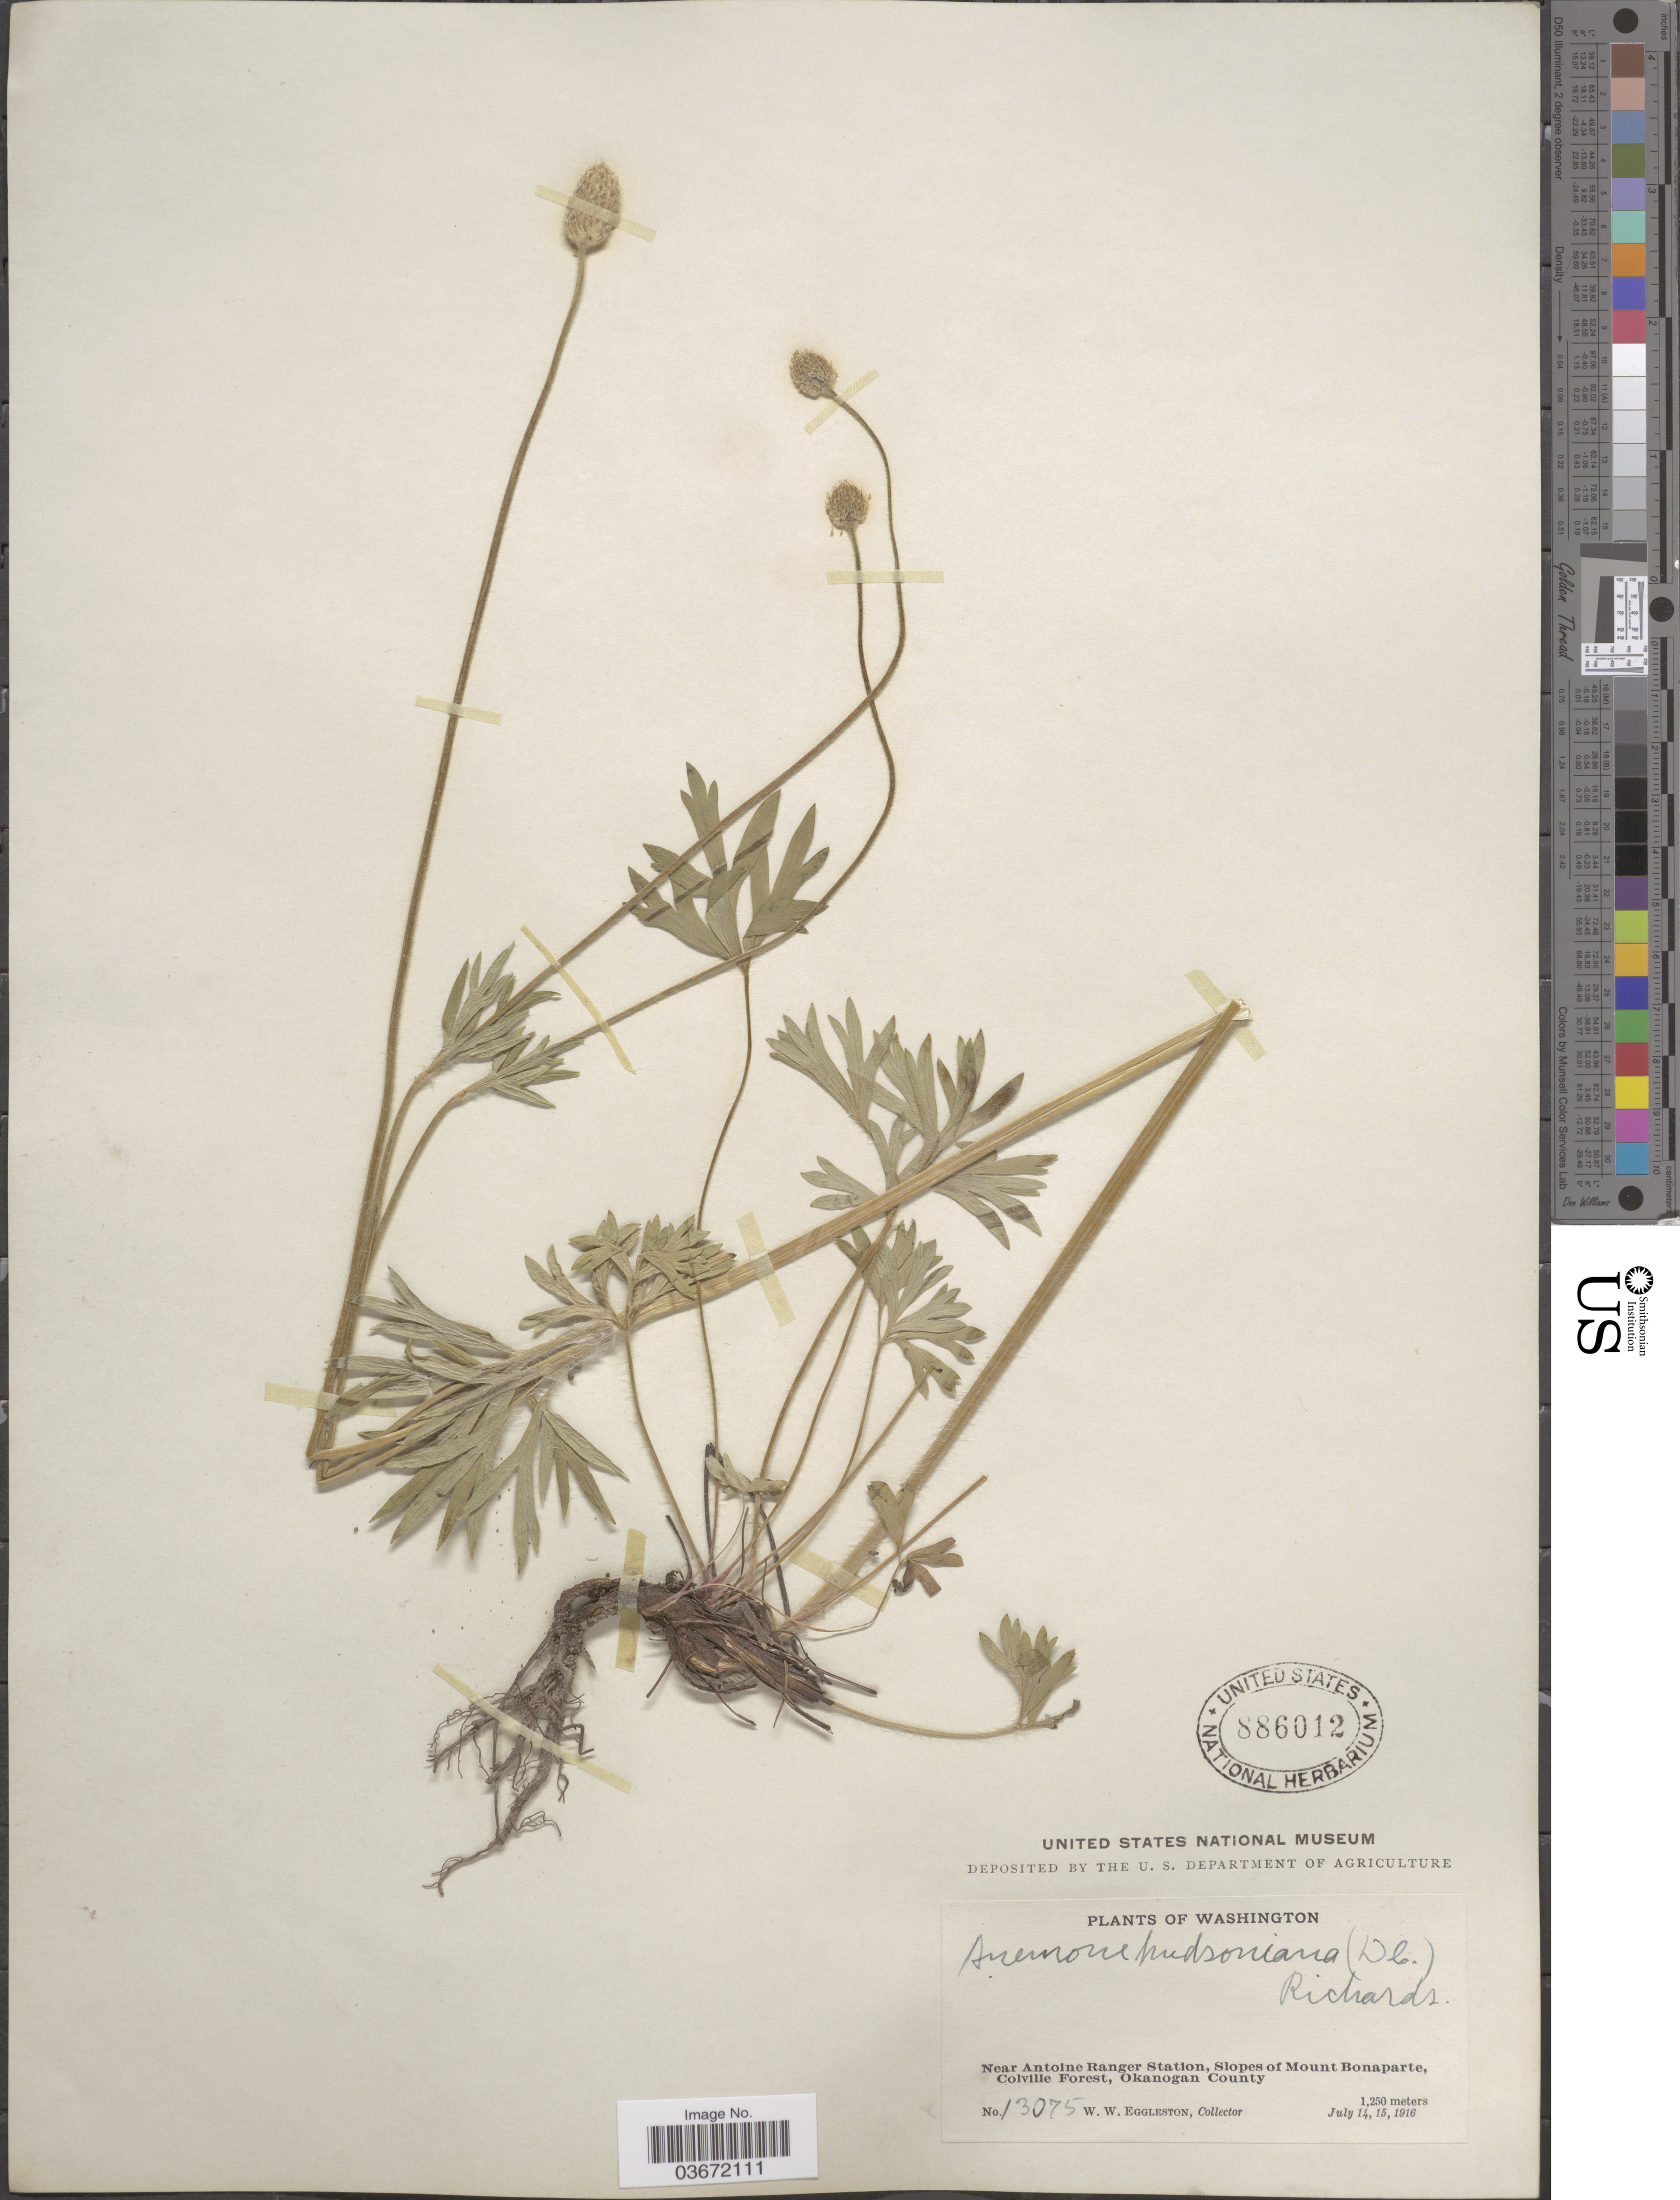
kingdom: Plantae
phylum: Tracheophyta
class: Magnoliopsida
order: Ranunculales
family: Ranunculaceae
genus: Anemone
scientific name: Anemone multifida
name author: Poir.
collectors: W. W. Eggleston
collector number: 13075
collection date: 1916-07-14/1916-07-15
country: United States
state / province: Washington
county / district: Okanogan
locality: Near Antoine Ranger Station, Slopes of Mount Bonaparte, Colville Forest, Okanogan County.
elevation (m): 1250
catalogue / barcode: US 886012